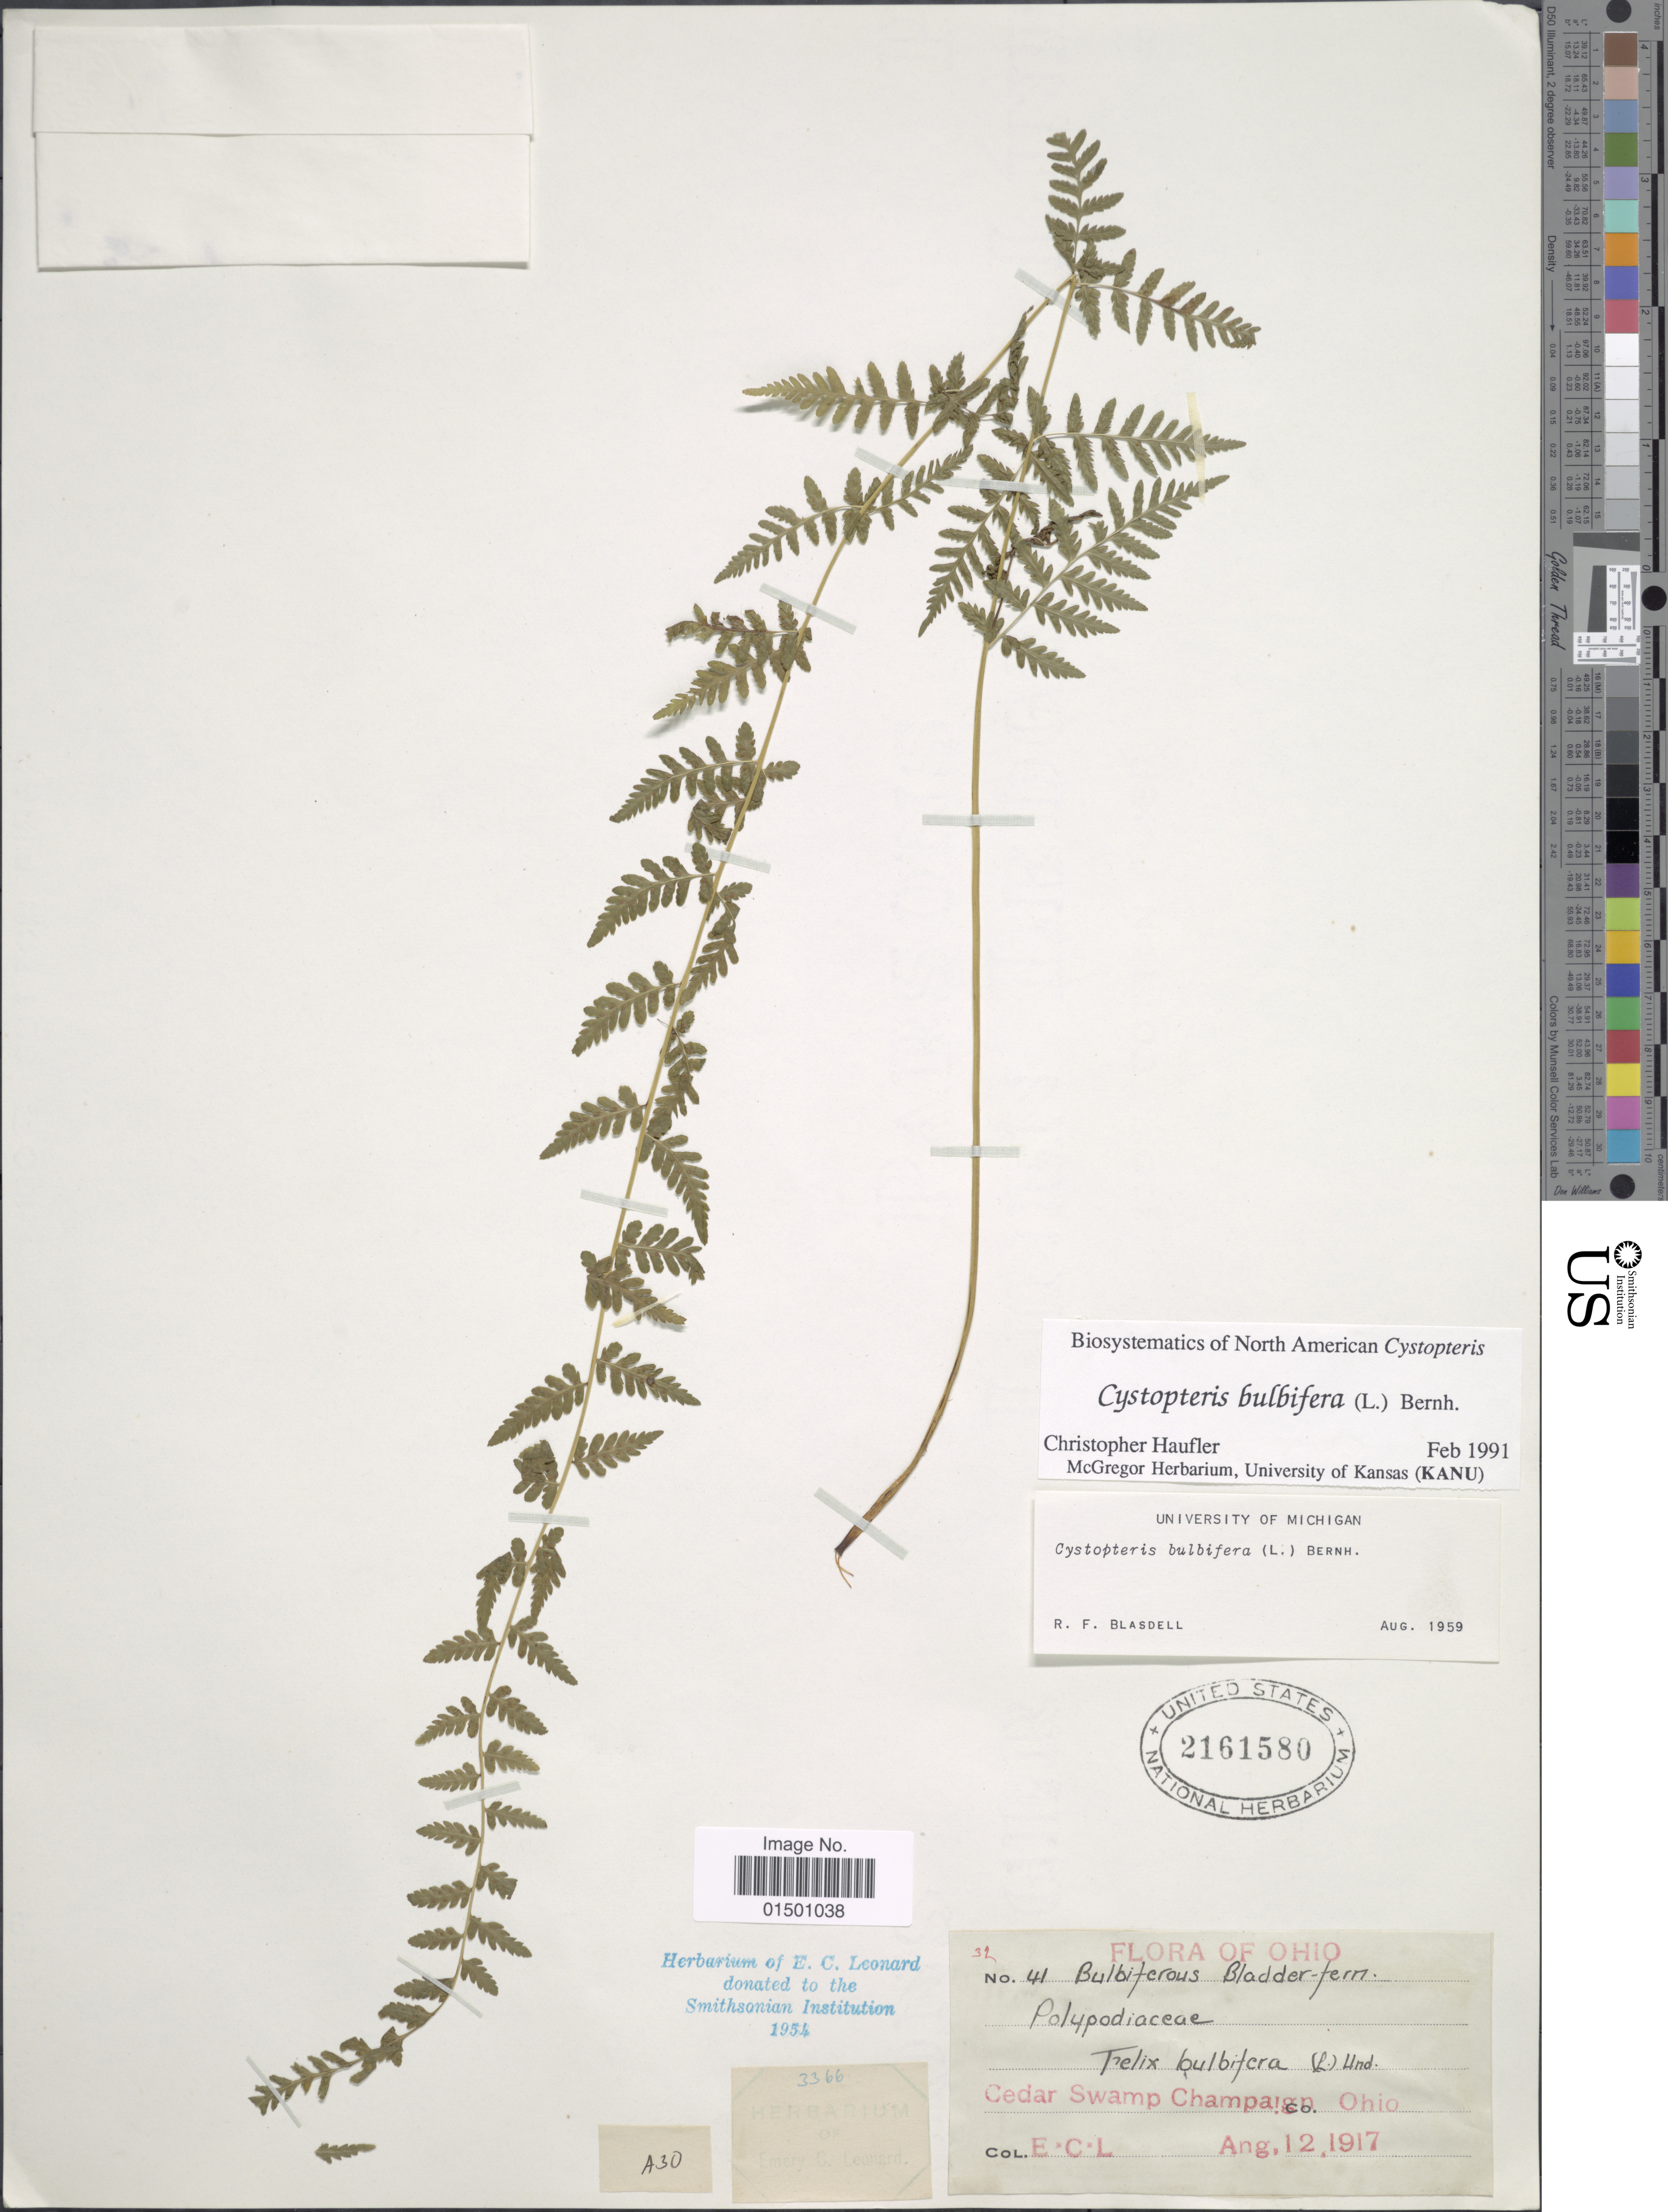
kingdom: Plantae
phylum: Tracheophyta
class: Polypodiopsida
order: Polypodiales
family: Cystopteridaceae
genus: Cystopteris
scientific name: Cystopteris bulbifera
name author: (L.) Bernh.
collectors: E. C. Leonard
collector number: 41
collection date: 1917-08-12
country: United States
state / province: Ohio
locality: Cedar Swamp Champaign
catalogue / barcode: US 2161580